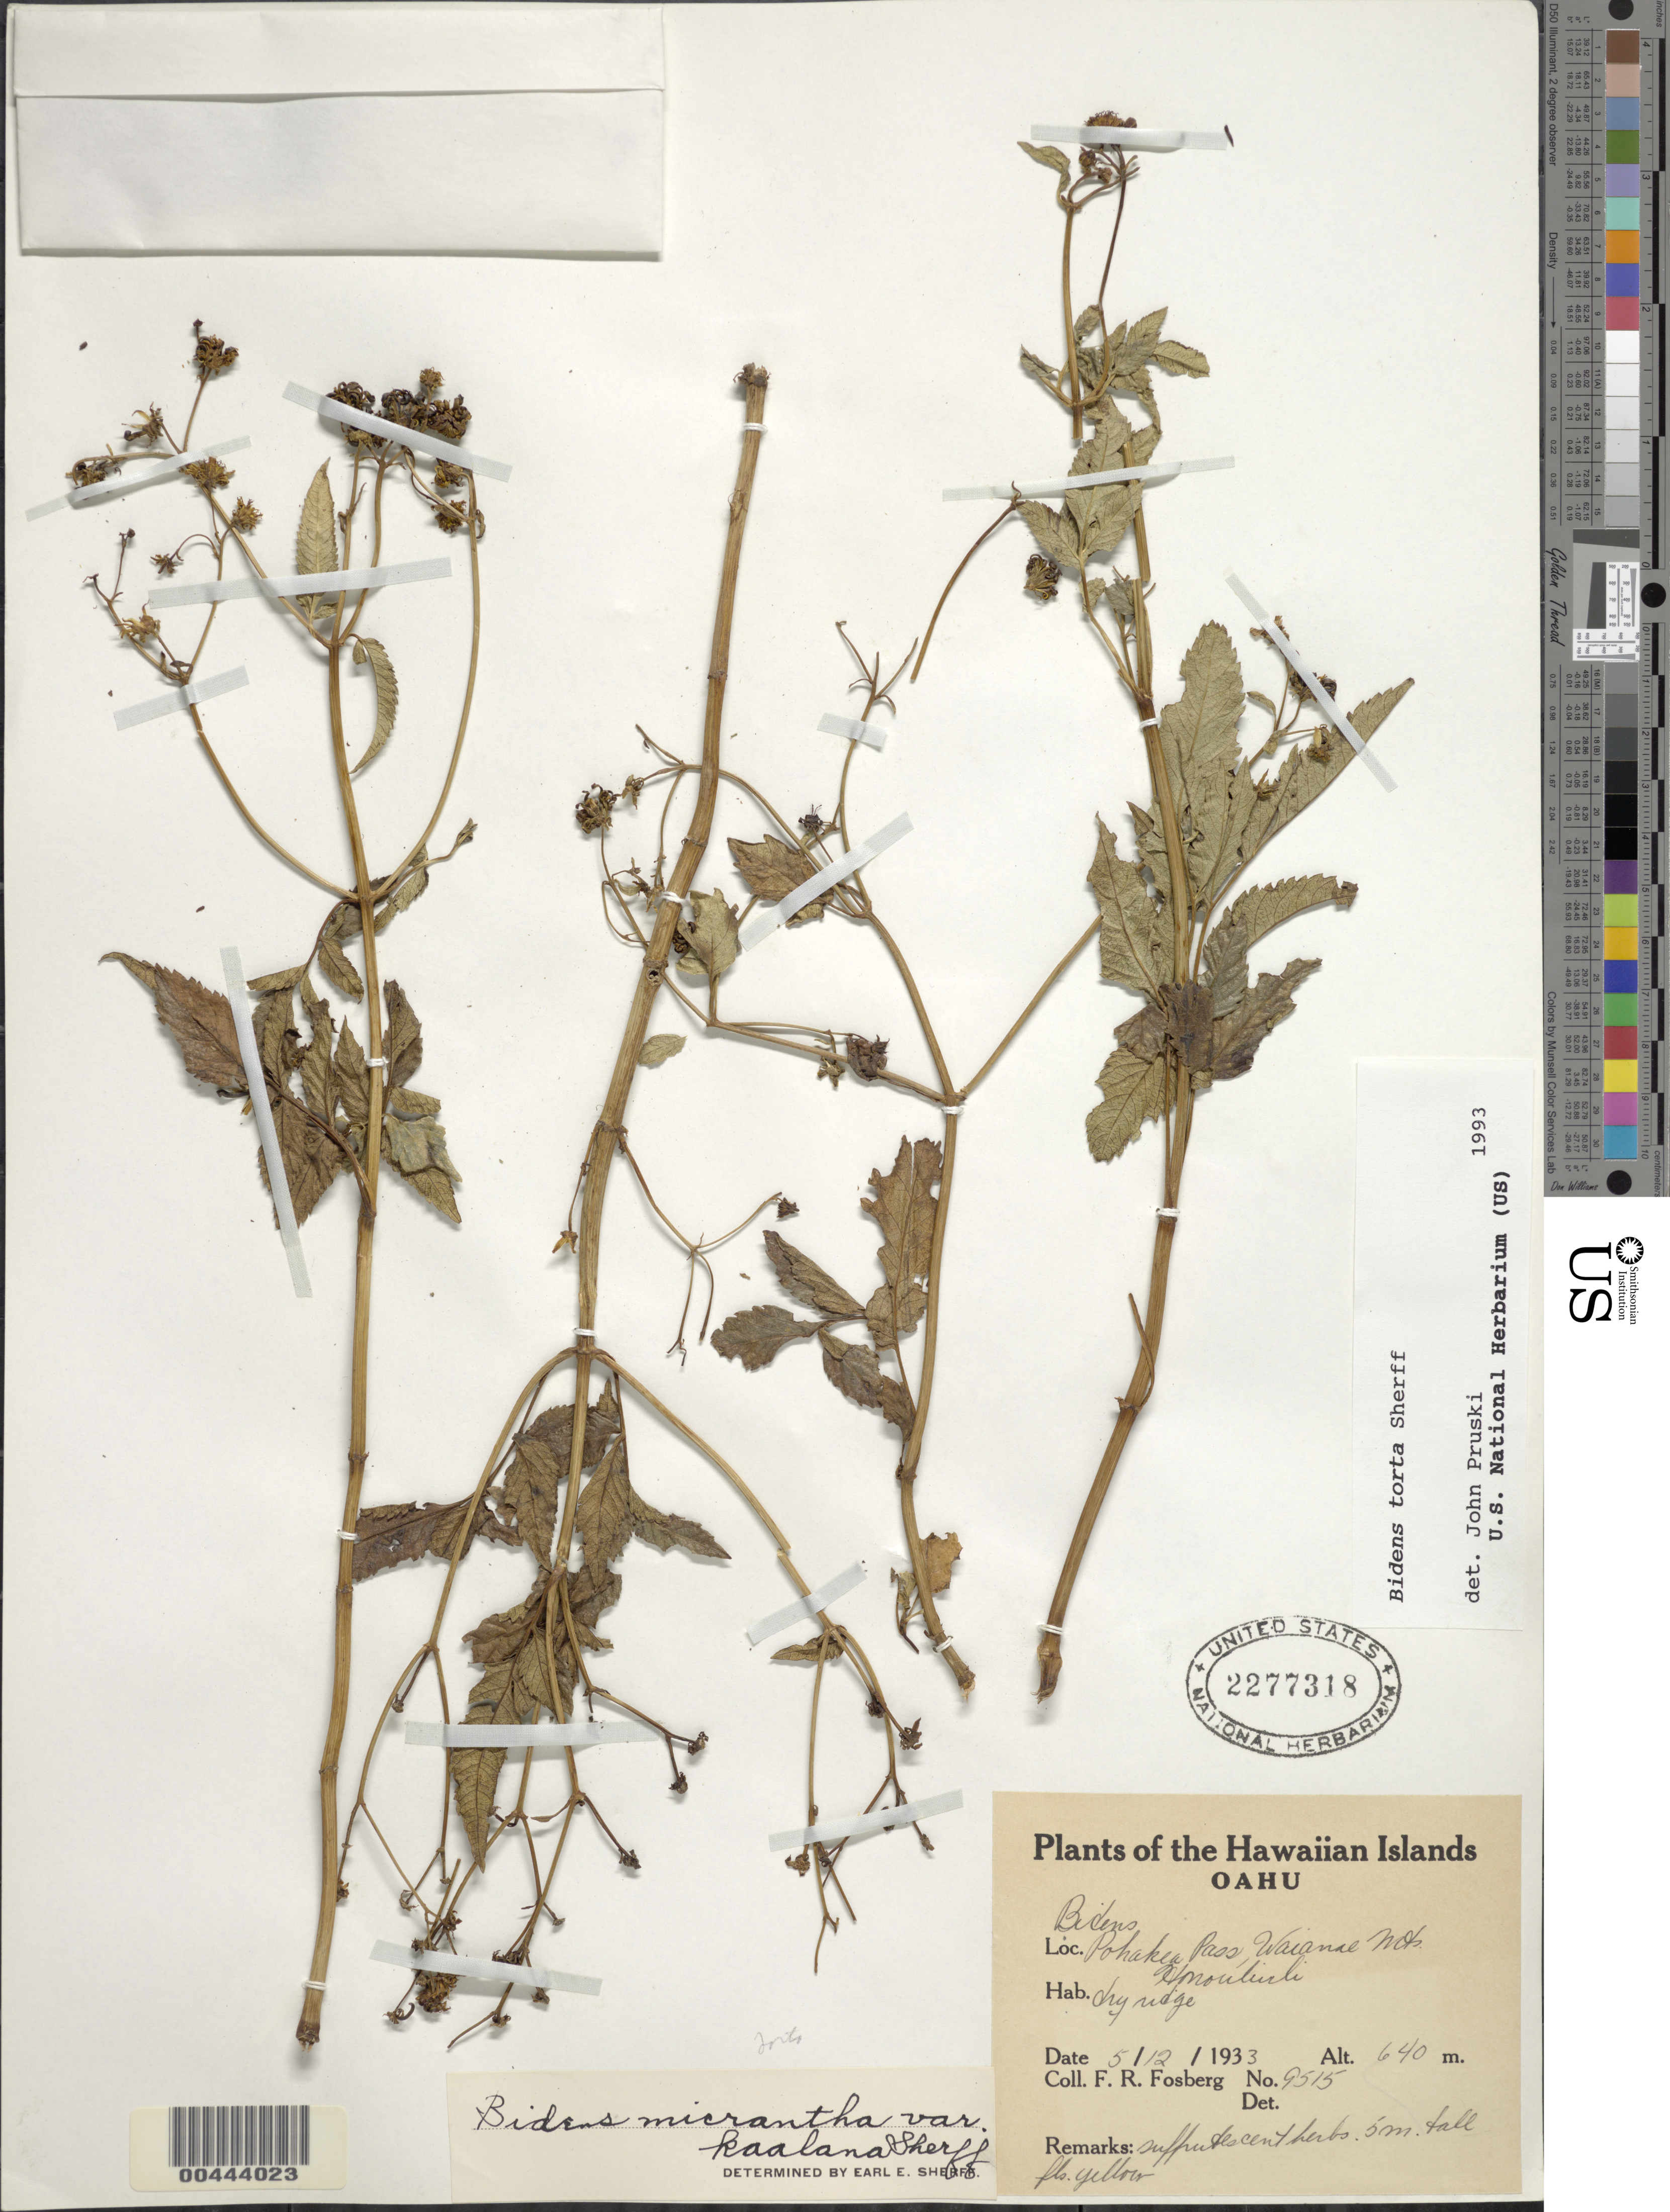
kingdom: Plantae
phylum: Tracheophyta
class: Magnoliopsida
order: Asterales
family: Asteraceae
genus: Bidens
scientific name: Bidens torta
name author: Sherff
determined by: Pruski, J. F.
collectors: F. R. Fosberg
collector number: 9515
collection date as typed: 12 May 1933 or 5 Dec 1933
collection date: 1933-05-12 or 1933-12-05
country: United States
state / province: Hawaii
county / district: Honolulu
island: Oahu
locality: Pohakea Pass, Waianae Mountains, Honouliuli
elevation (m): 640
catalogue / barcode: US 2277318